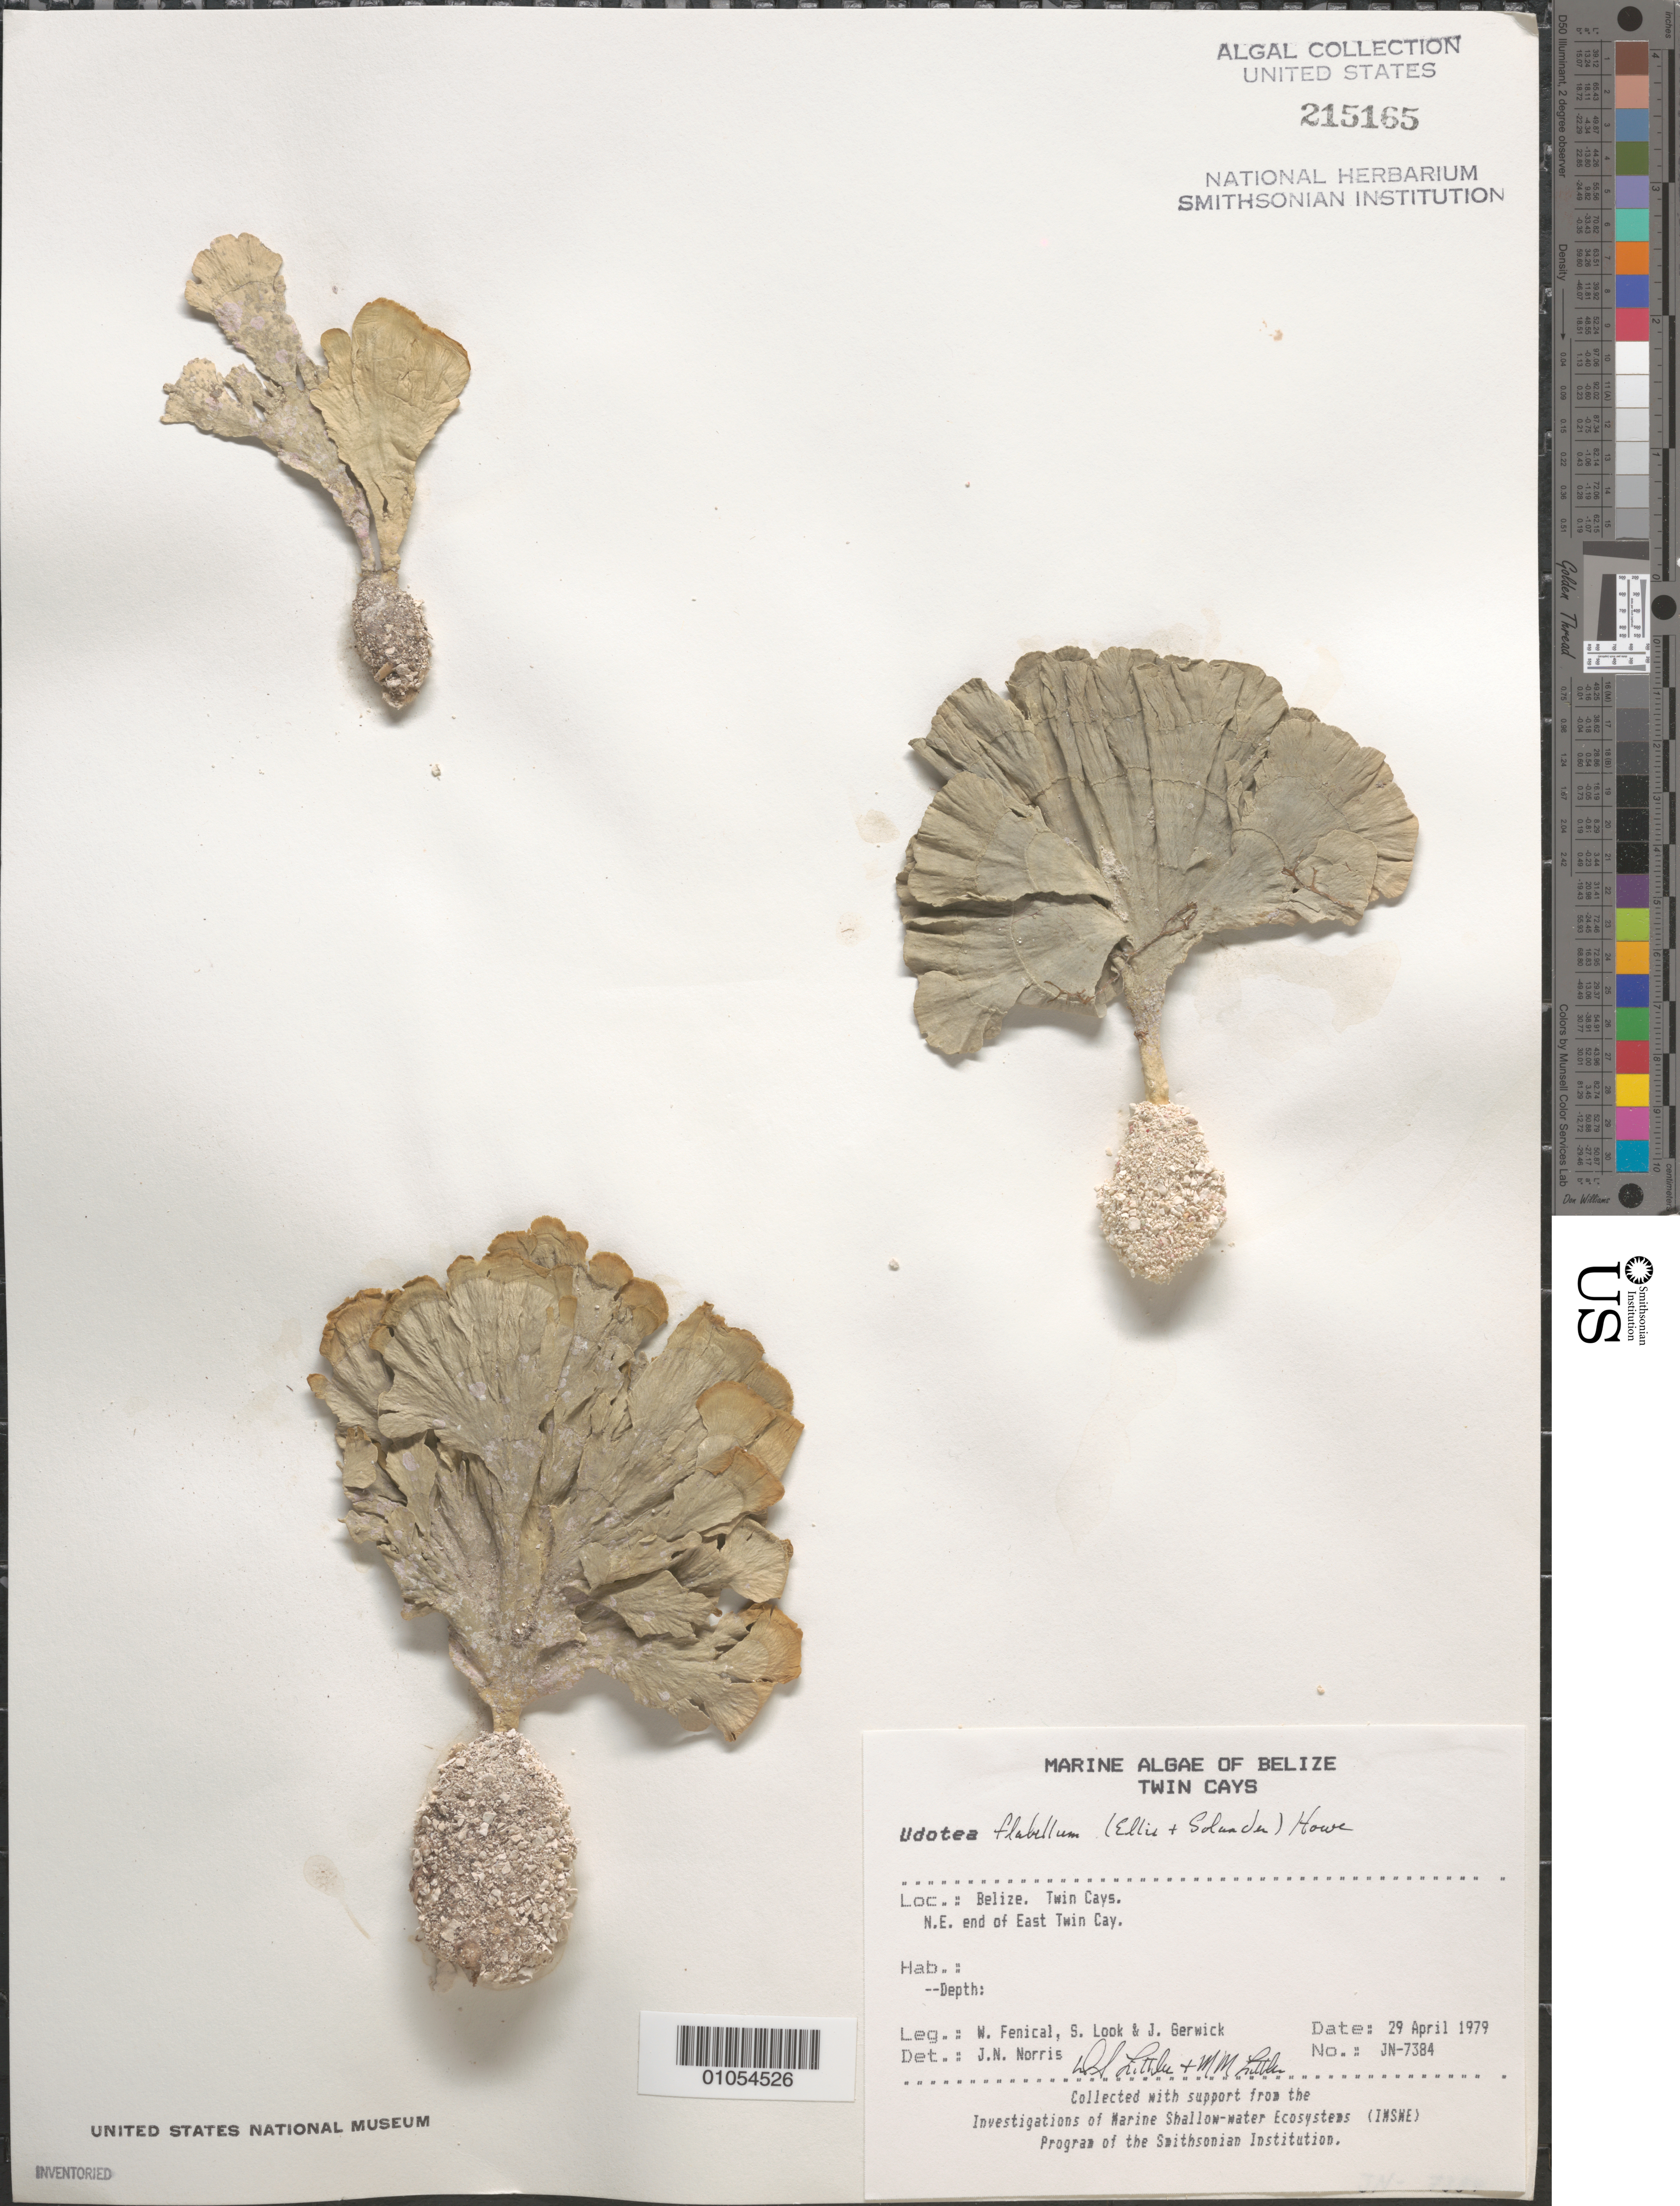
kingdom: Plantae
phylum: Chlorophyta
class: Ulvophyceae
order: Bryopsidales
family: Udoteaceae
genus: Udotea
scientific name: Udotea flabellum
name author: (J. Ellis & Sol.) M. Howe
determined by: Littler, D. S.; Littler, M. M.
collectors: W. Fenical, S. Look & J. Gerwick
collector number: JN-7384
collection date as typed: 29 Apr 1979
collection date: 1979-04-29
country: Belize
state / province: Stann Creek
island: East Twin Cay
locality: Northeast end of East Twin Cay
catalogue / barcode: US 215165